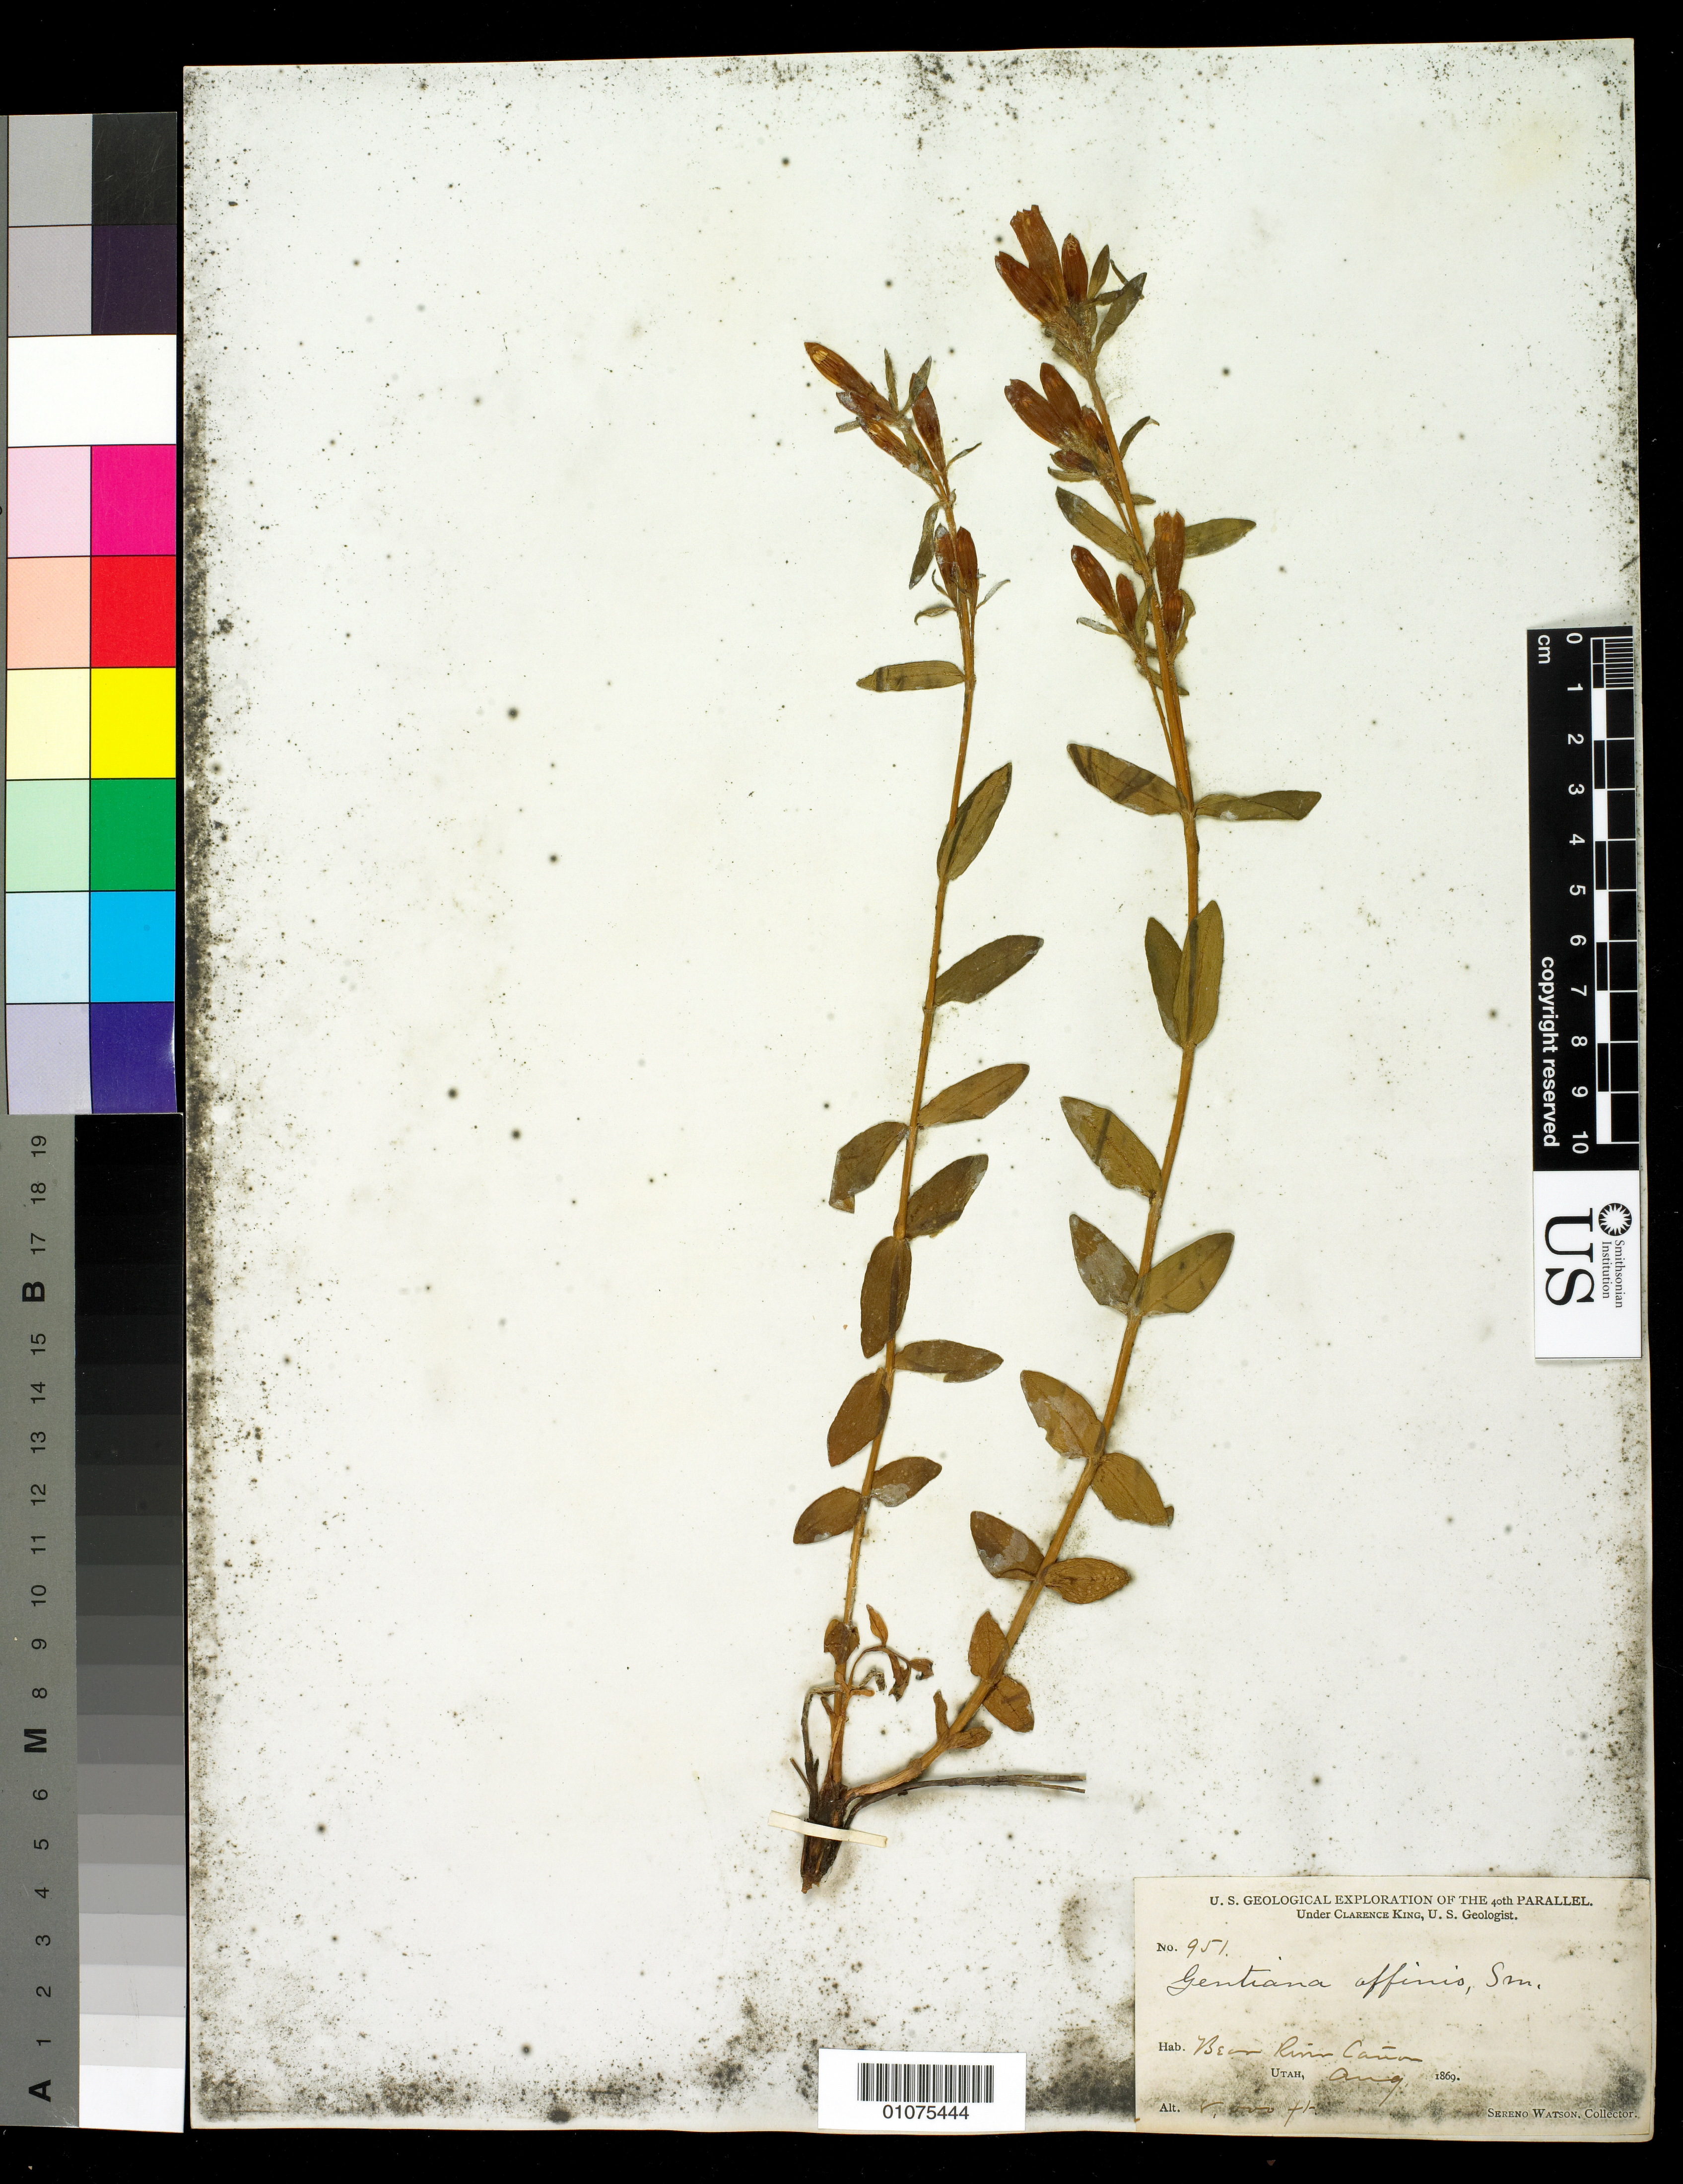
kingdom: Plantae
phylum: Tracheophyta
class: Magnoliopsida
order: Gentianales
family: Gentianaceae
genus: Gentiana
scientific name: Gentiana affinis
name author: Griseb.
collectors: S. Watson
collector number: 951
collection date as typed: Aug 1869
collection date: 1869-08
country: United States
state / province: Utah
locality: Bear River Canyon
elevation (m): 2438